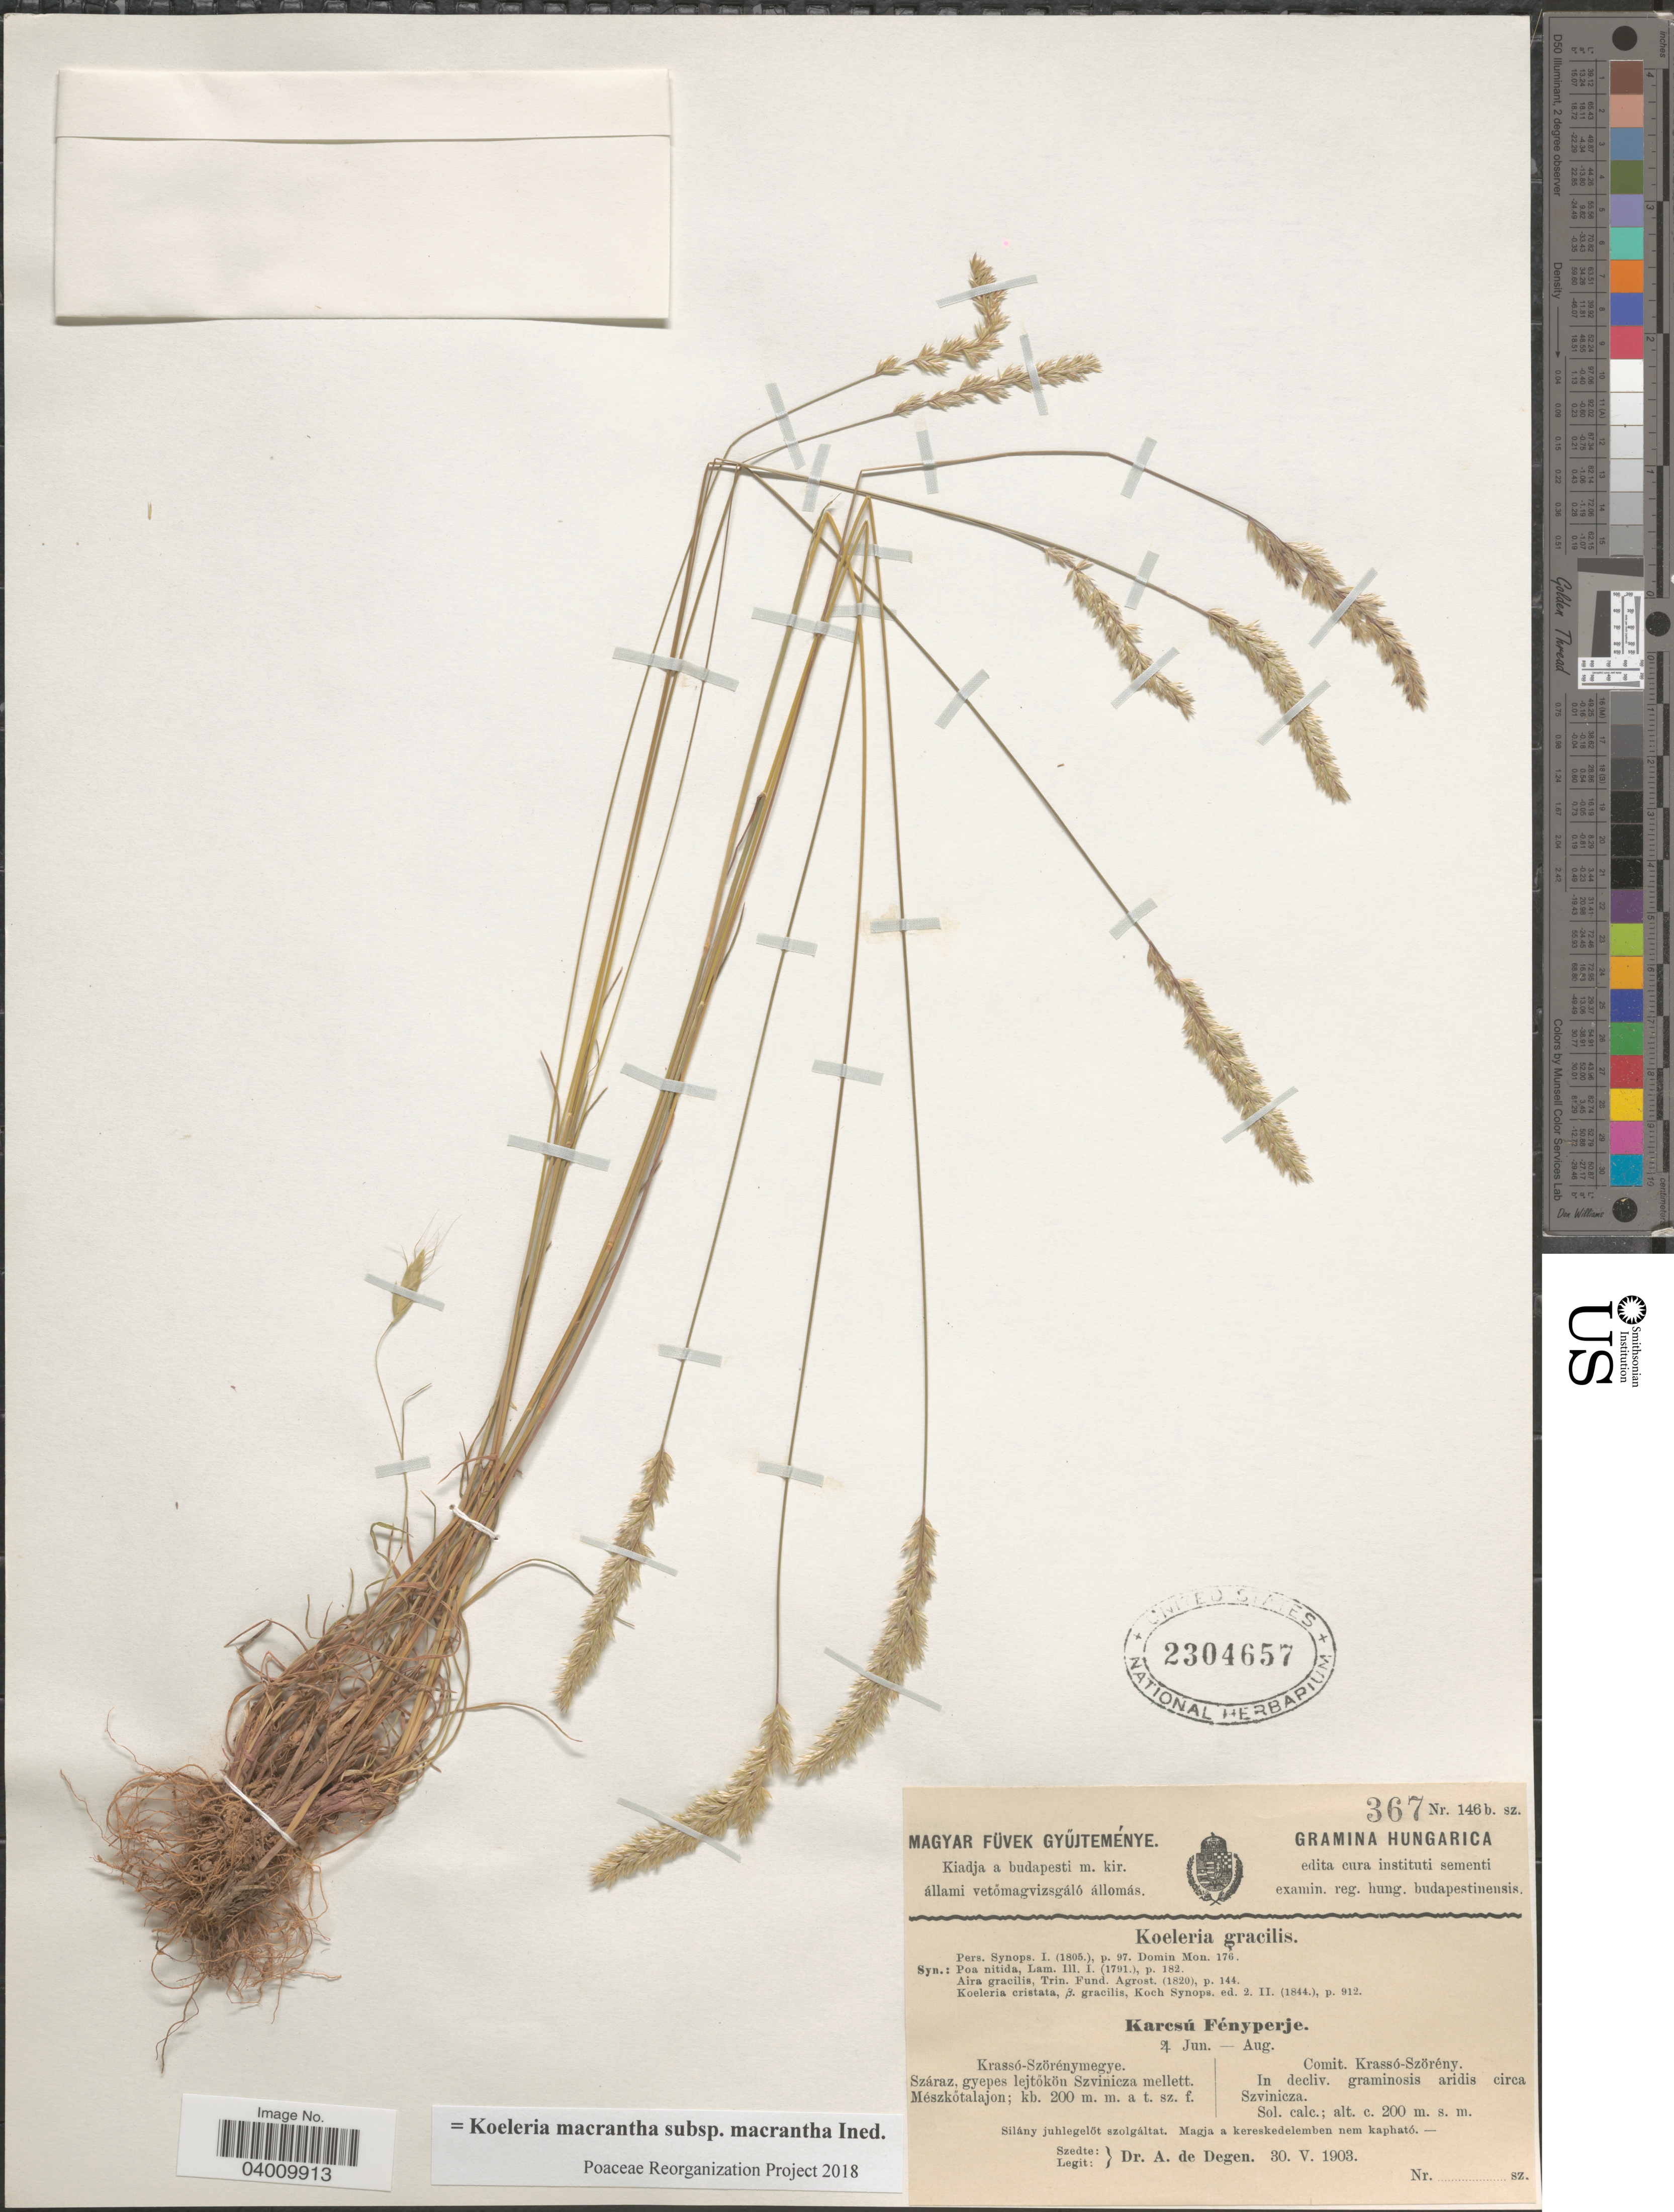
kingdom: Plantae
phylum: Tracheophyta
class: Liliopsida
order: Poales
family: Poaceae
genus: Koeleria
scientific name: Koeleria macrantha subsp. macrantha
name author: (Ledeb.) Schult.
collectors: A. Degen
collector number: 367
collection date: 1903-05-30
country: Hungary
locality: Hungarica. comit. Krassó-Szörény. In decliv. graminosis aridis circa Szvinicza. Sol. calc.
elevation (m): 200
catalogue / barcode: US 2304657